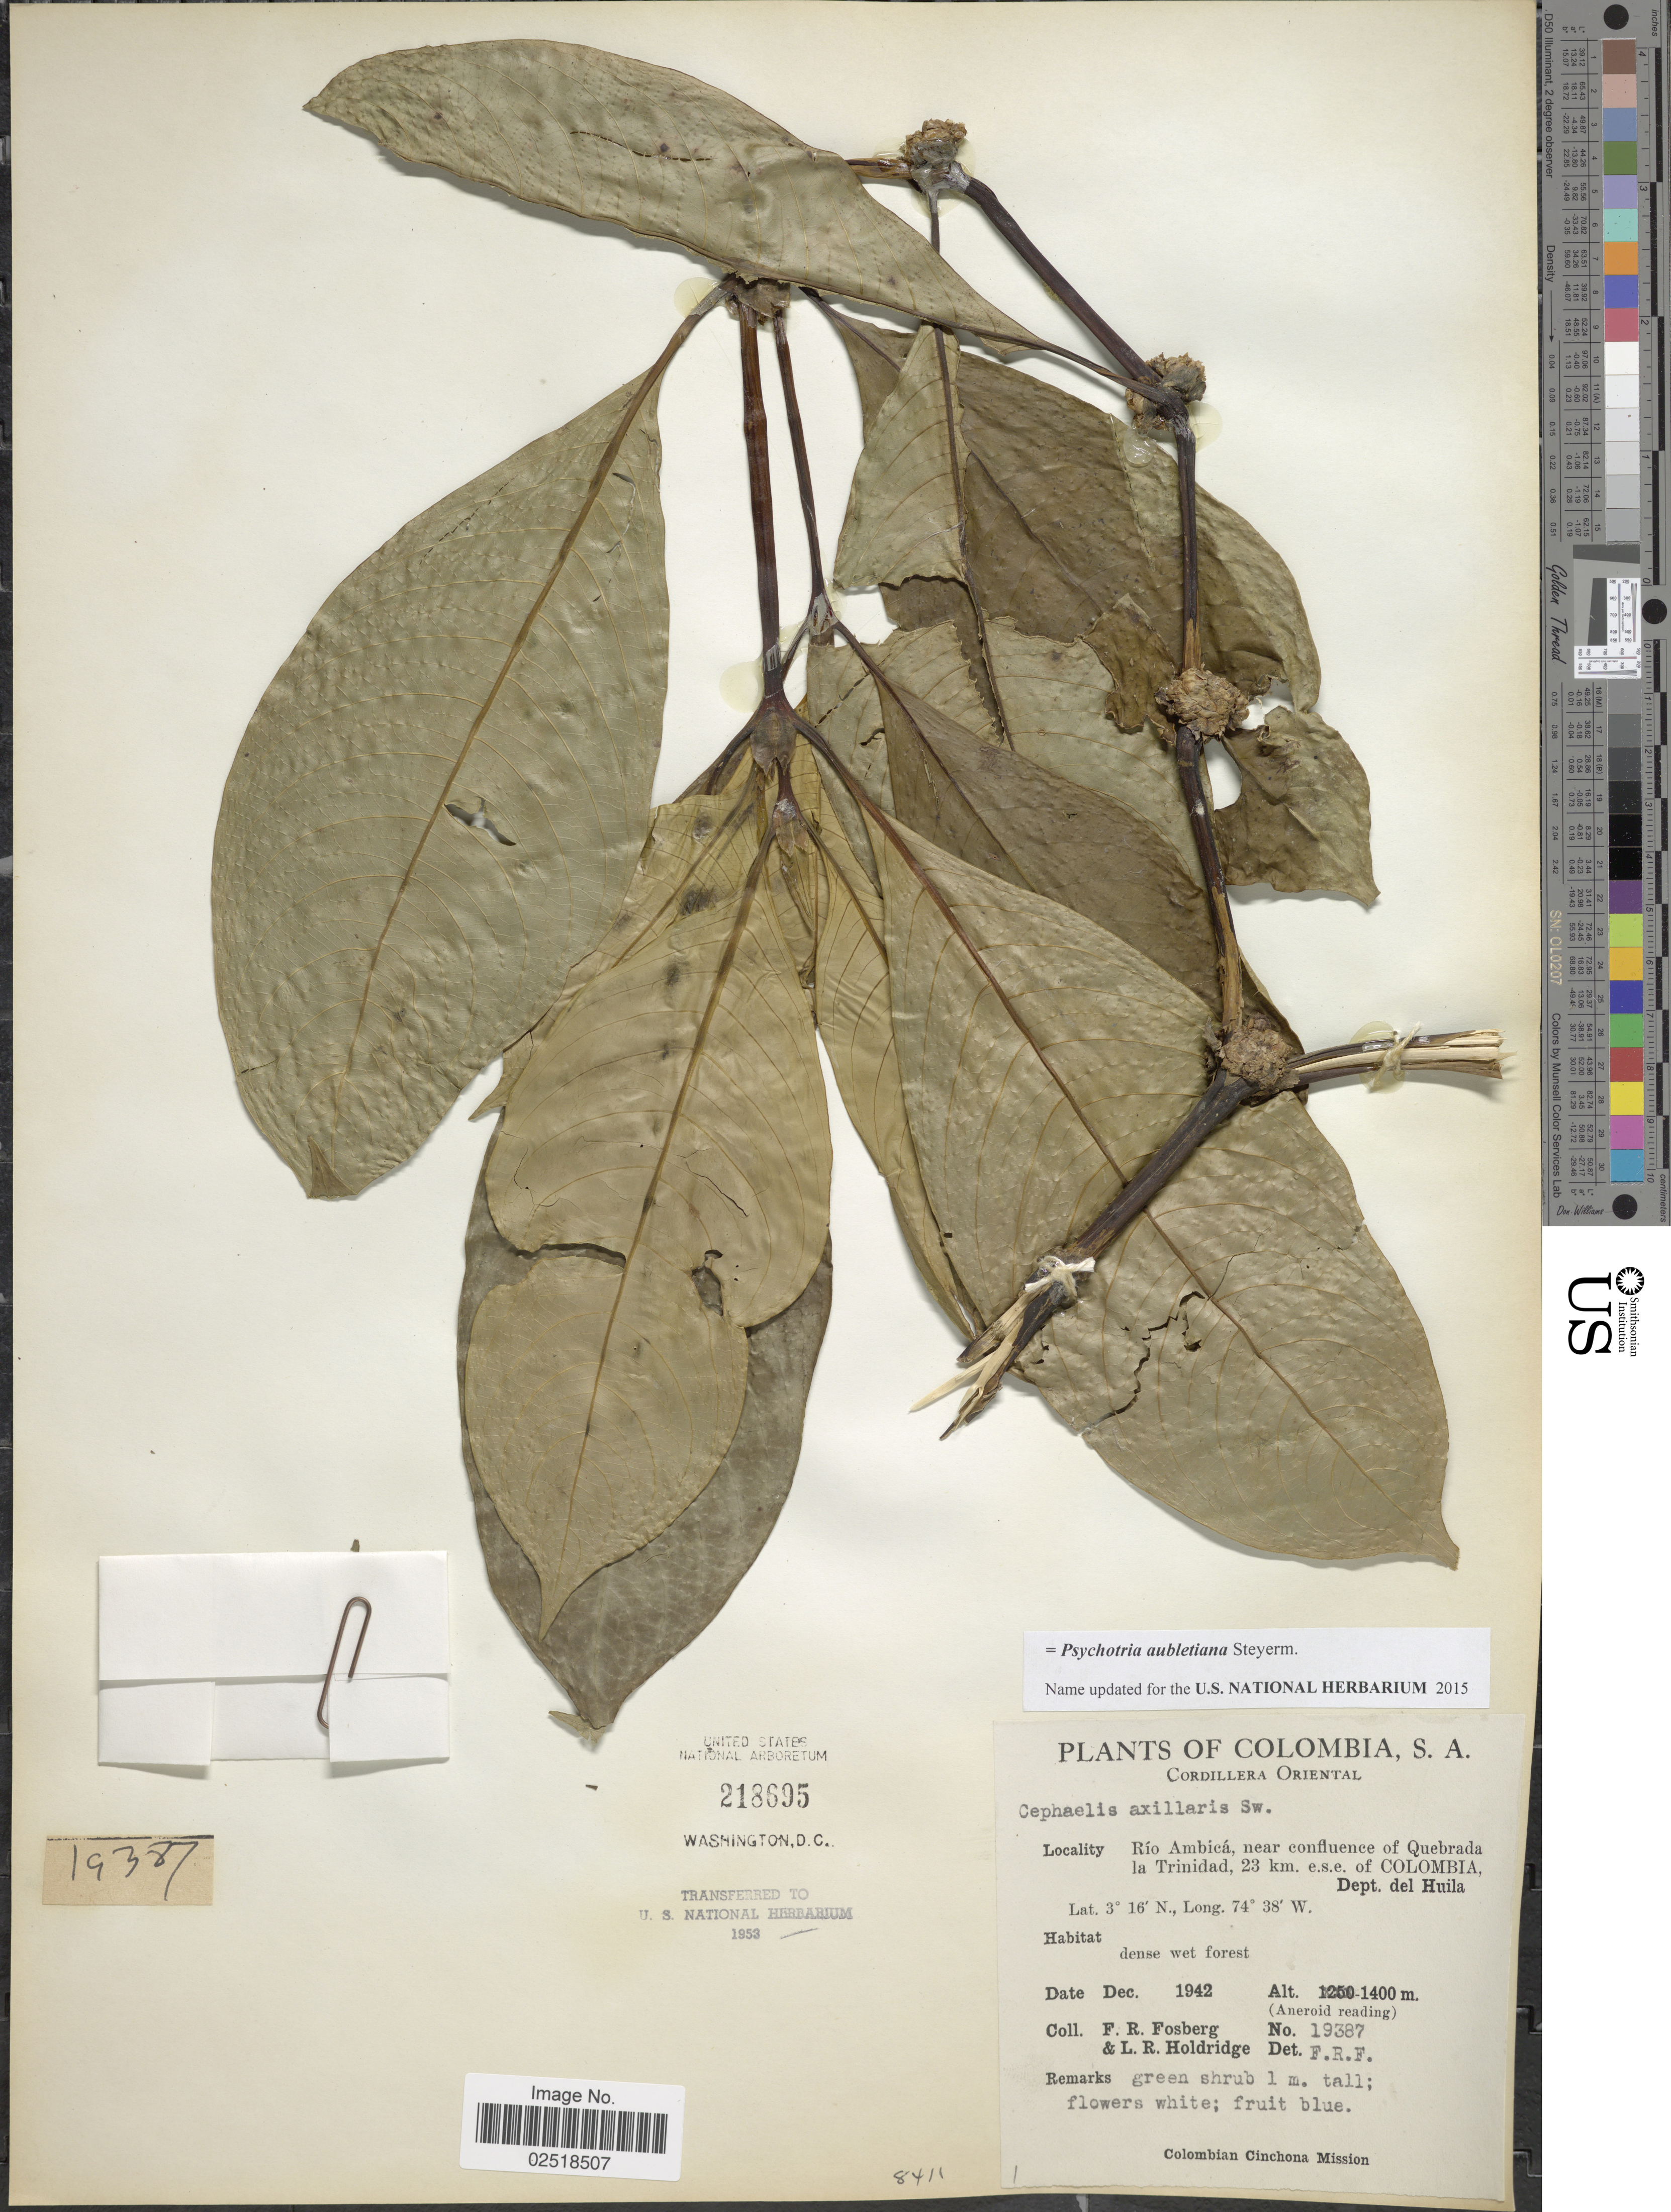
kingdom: Plantae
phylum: Tracheophyta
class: Magnoliopsida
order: Gentianales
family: Rubiaceae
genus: Psychotria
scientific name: Psychotria aubletiana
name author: Steyerm.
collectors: F. R. Fosberg & L. Holdridge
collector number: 19387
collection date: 1942-12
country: Colombia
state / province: Huila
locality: Cordillera Oriental, Río Ambicá, near confluence of Quebrada la Trinidad, 23 km e.s.e of Colombia, Dept del Huila, dense wet forest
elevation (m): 1400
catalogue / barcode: US 218695